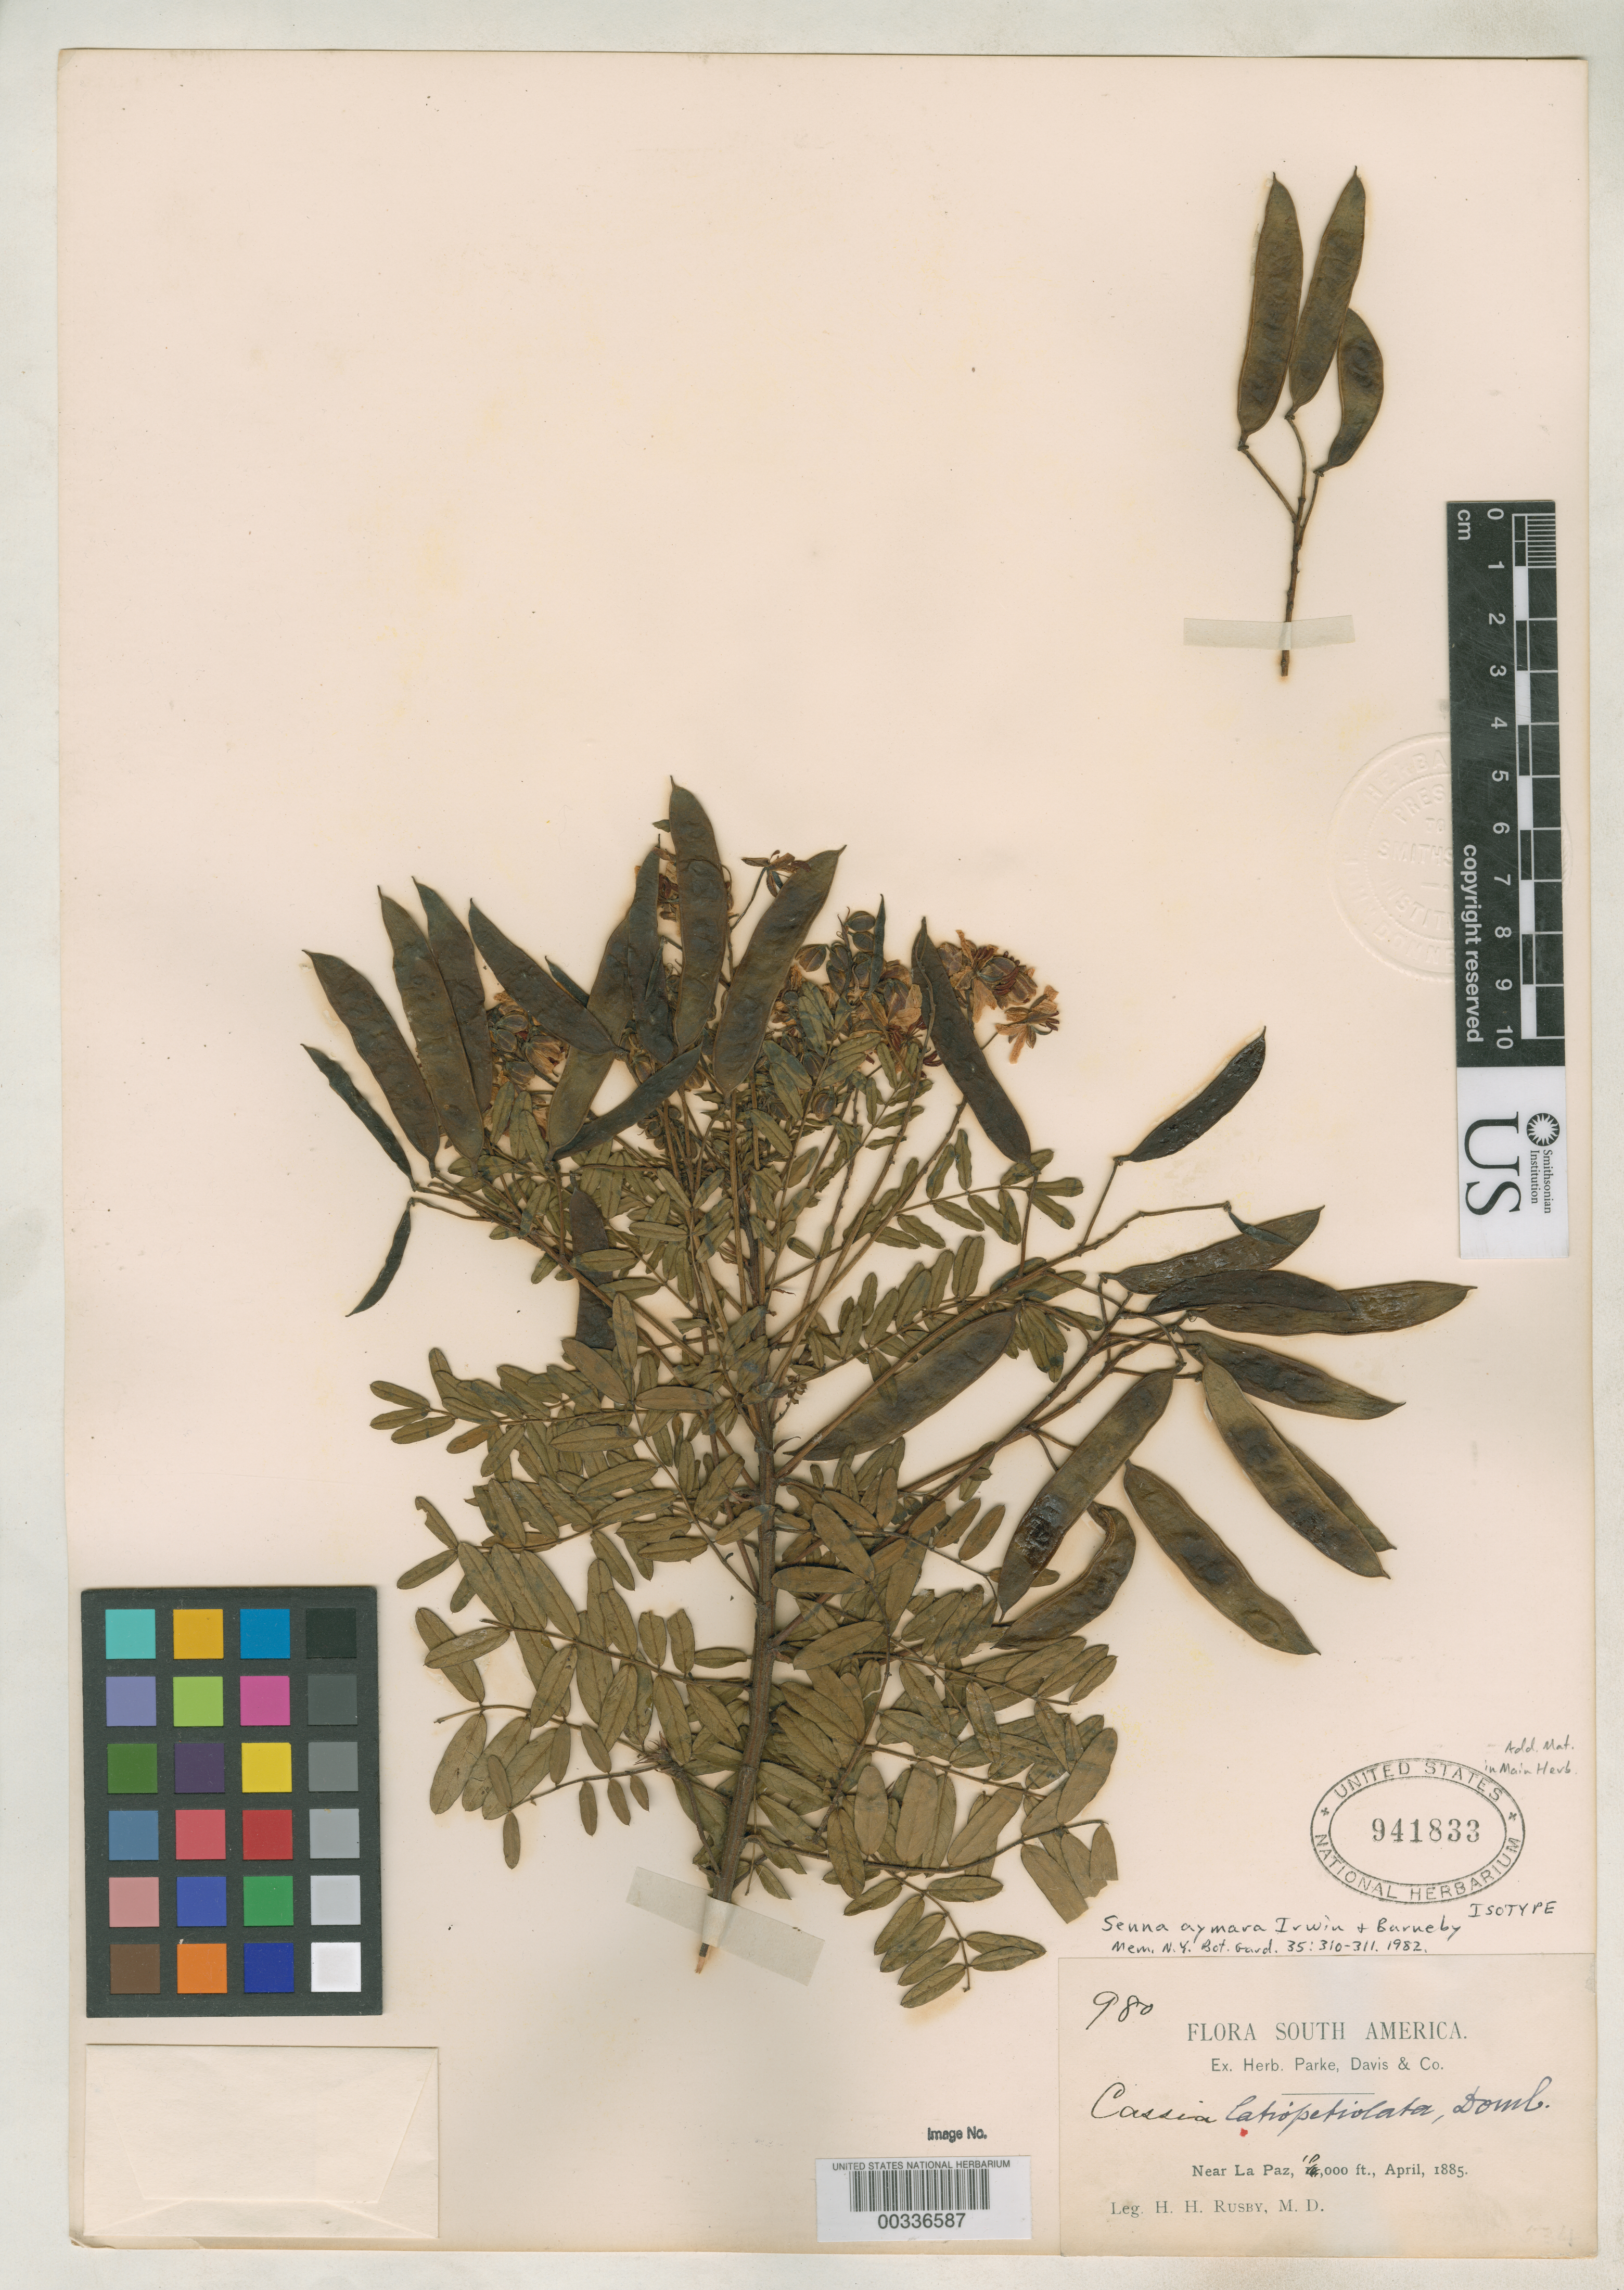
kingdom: Plantae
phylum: Tracheophyta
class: Magnoliopsida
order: Fabales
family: Fabaceae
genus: Senna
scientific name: Senna aymara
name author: H.S. Irwin & Barneby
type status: Isotype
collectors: H. H. Rusby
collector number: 980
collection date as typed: Apr 1885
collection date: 1885-04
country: Bolivia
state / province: La Paz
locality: Near La Paz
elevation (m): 3048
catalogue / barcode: US 941833